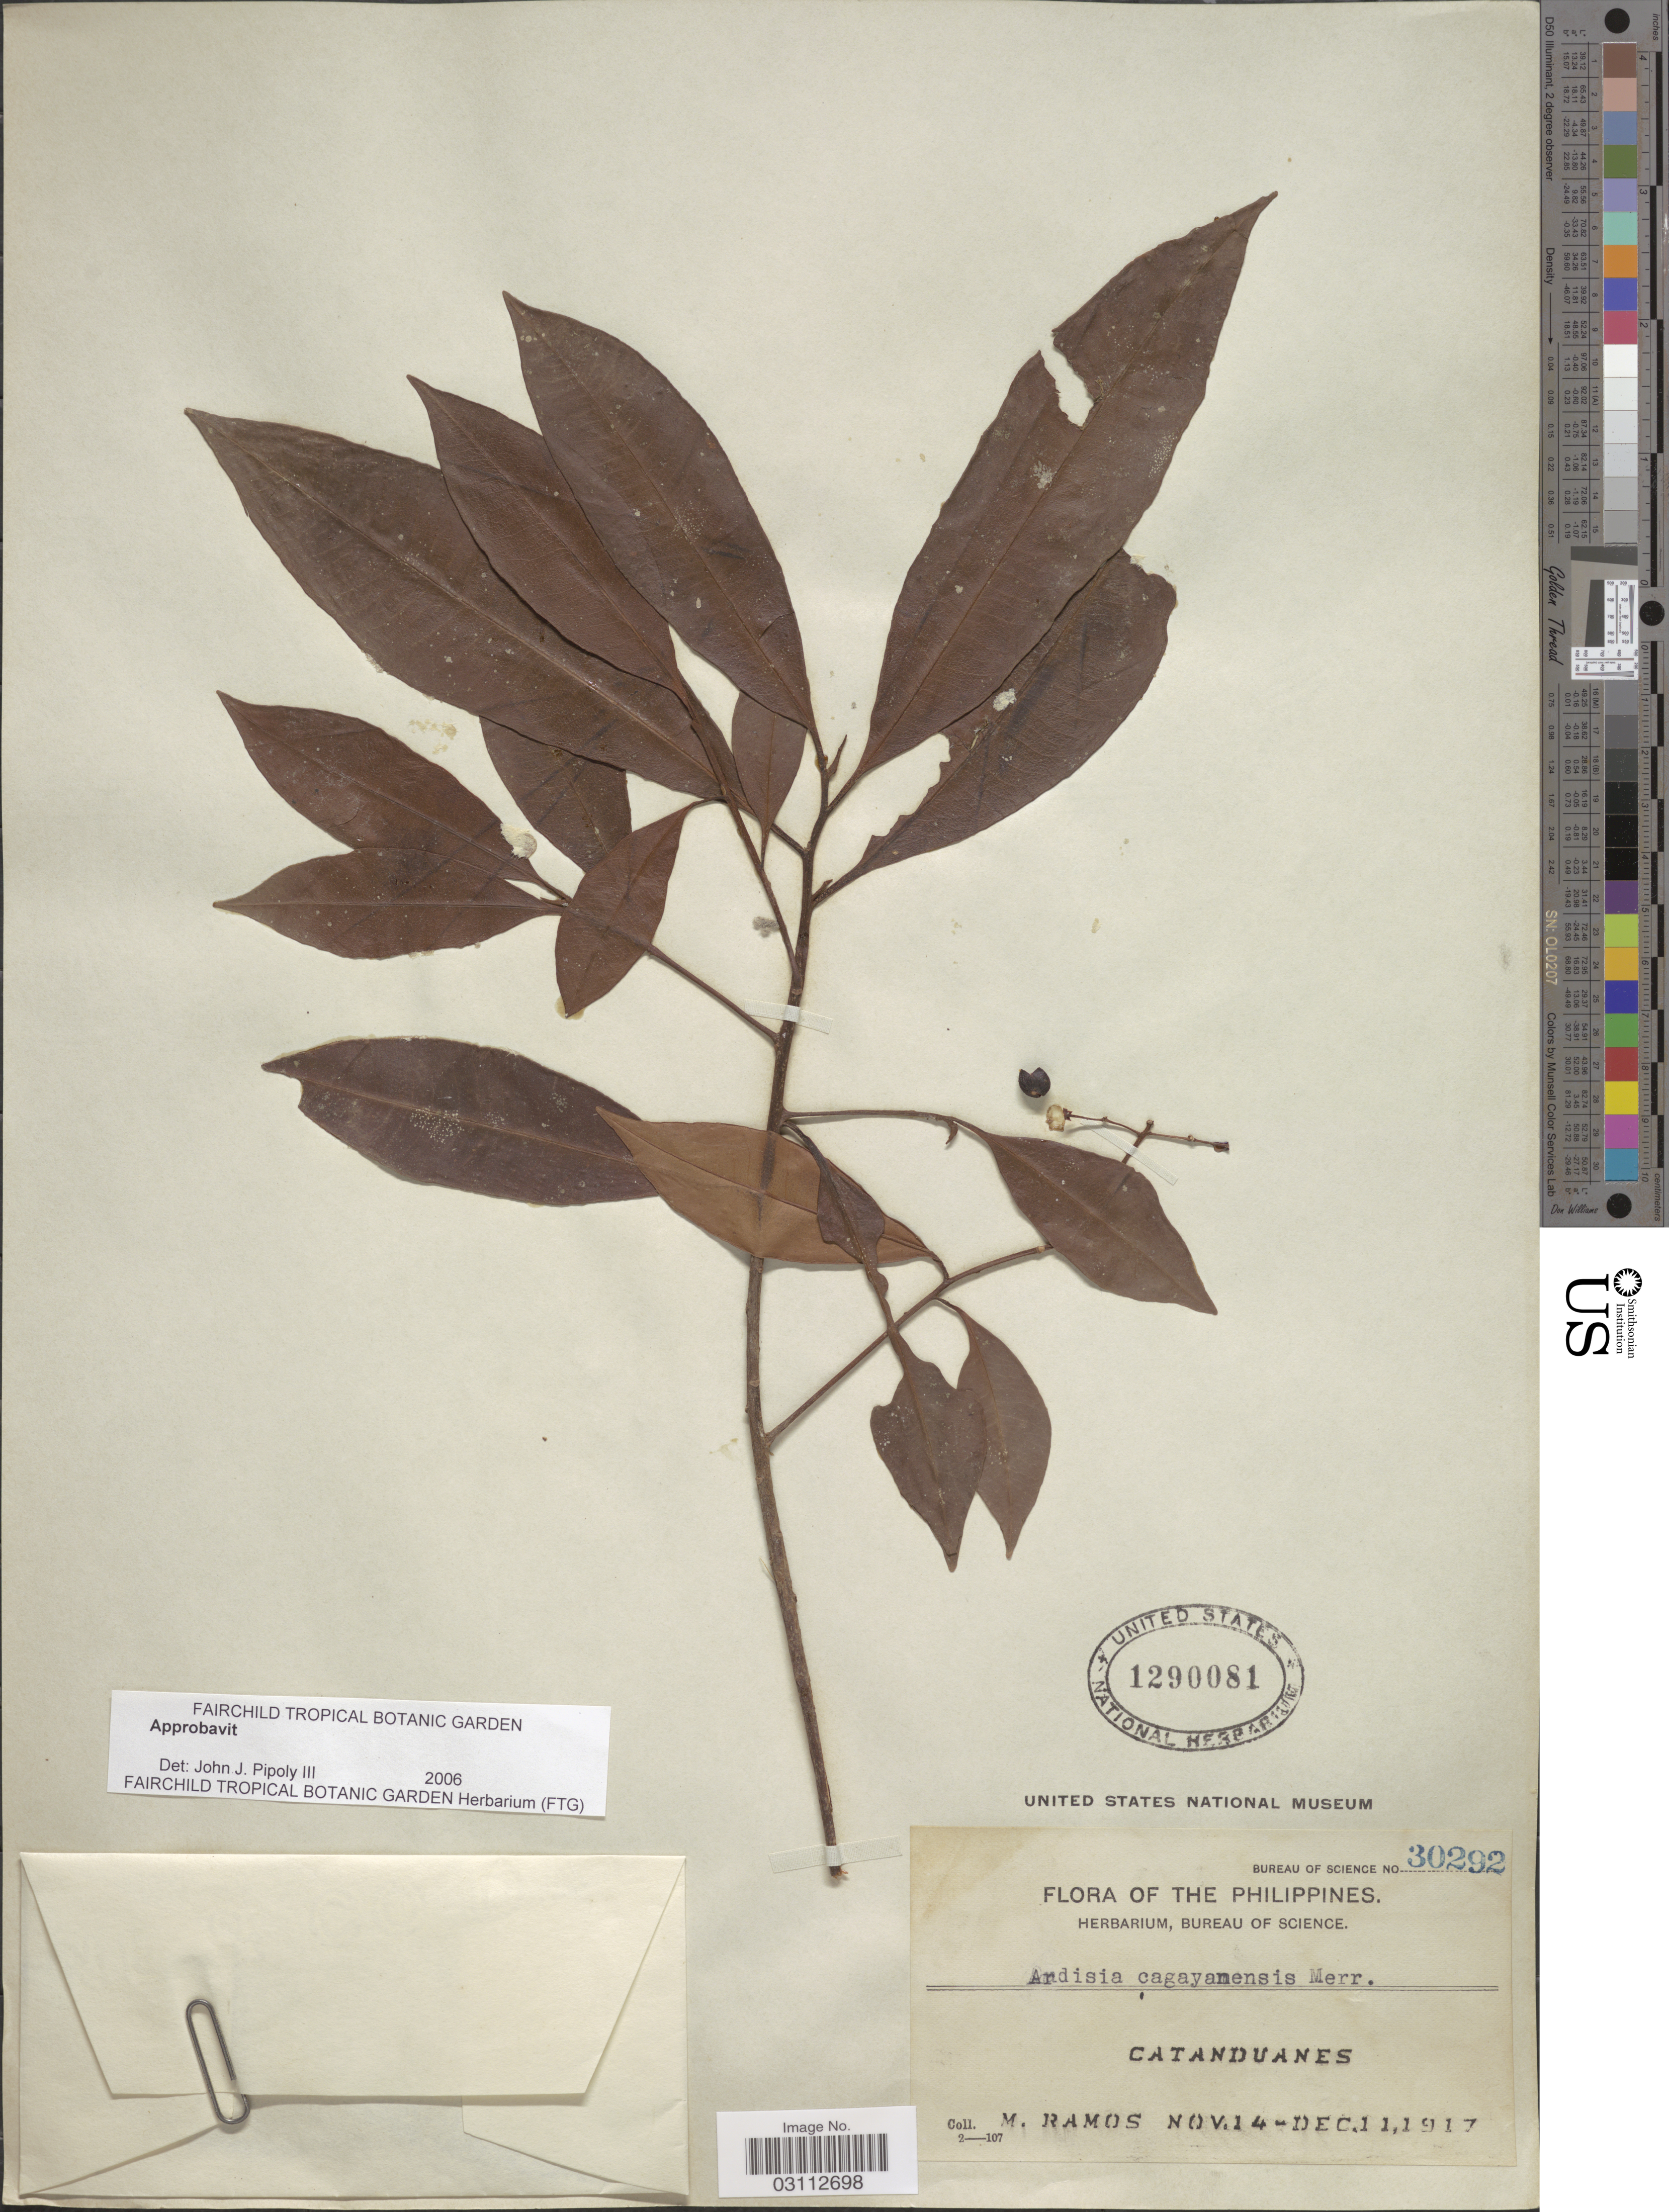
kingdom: Plantae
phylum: Tracheophyta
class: Magnoliopsida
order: Ericales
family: Primulaceae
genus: Ardisia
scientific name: Ardisia cagayanensis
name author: Merr.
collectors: M. Ramos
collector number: Bureau of science 30292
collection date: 1917-11-14/1917-12-01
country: Philippines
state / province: Bicol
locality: Catanduanes.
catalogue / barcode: US 1290081